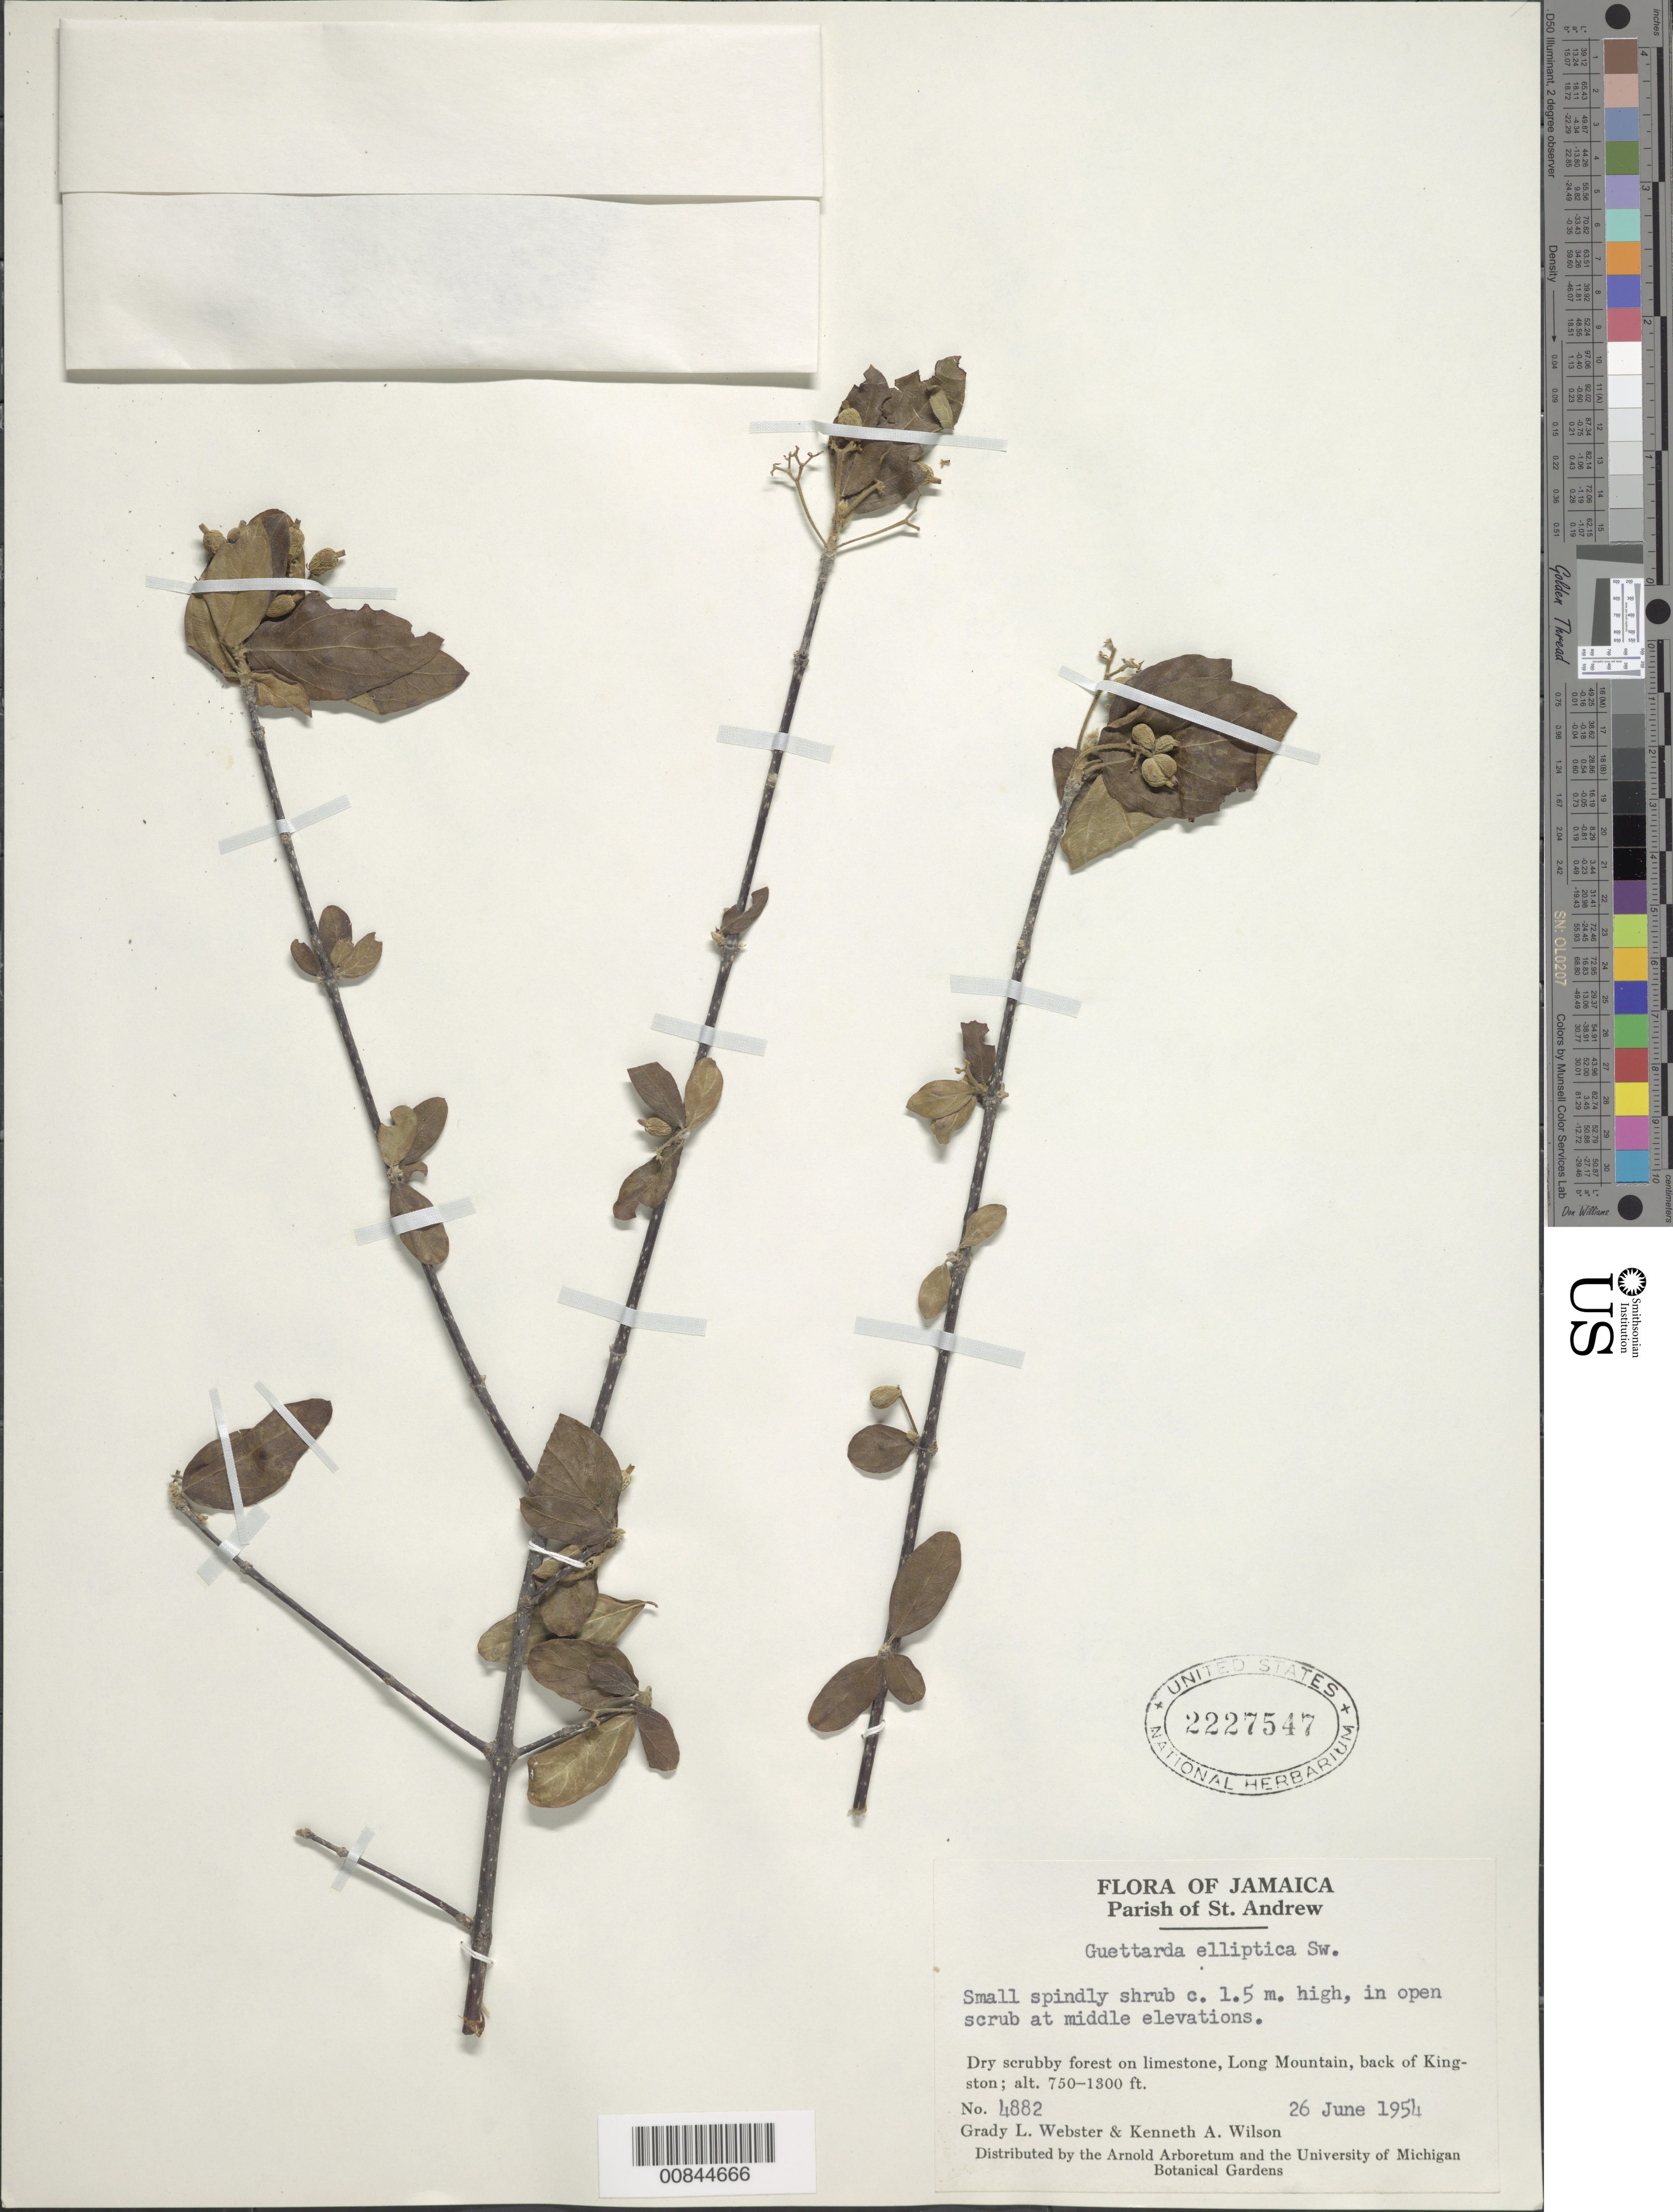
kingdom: Plantae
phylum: Tracheophyta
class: Magnoliopsida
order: Gentianales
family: Rubiaceae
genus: Guettarda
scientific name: Guettarda elliptica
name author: Sw.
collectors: G. L. Webster & K. A. Wilson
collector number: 4882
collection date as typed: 26 Jun 1954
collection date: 1954-06-26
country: Jamaica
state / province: Saint Andrew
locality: Long Mountain, back of Kingston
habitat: Dry scrubby forest on limestone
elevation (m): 229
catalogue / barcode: US 2227547